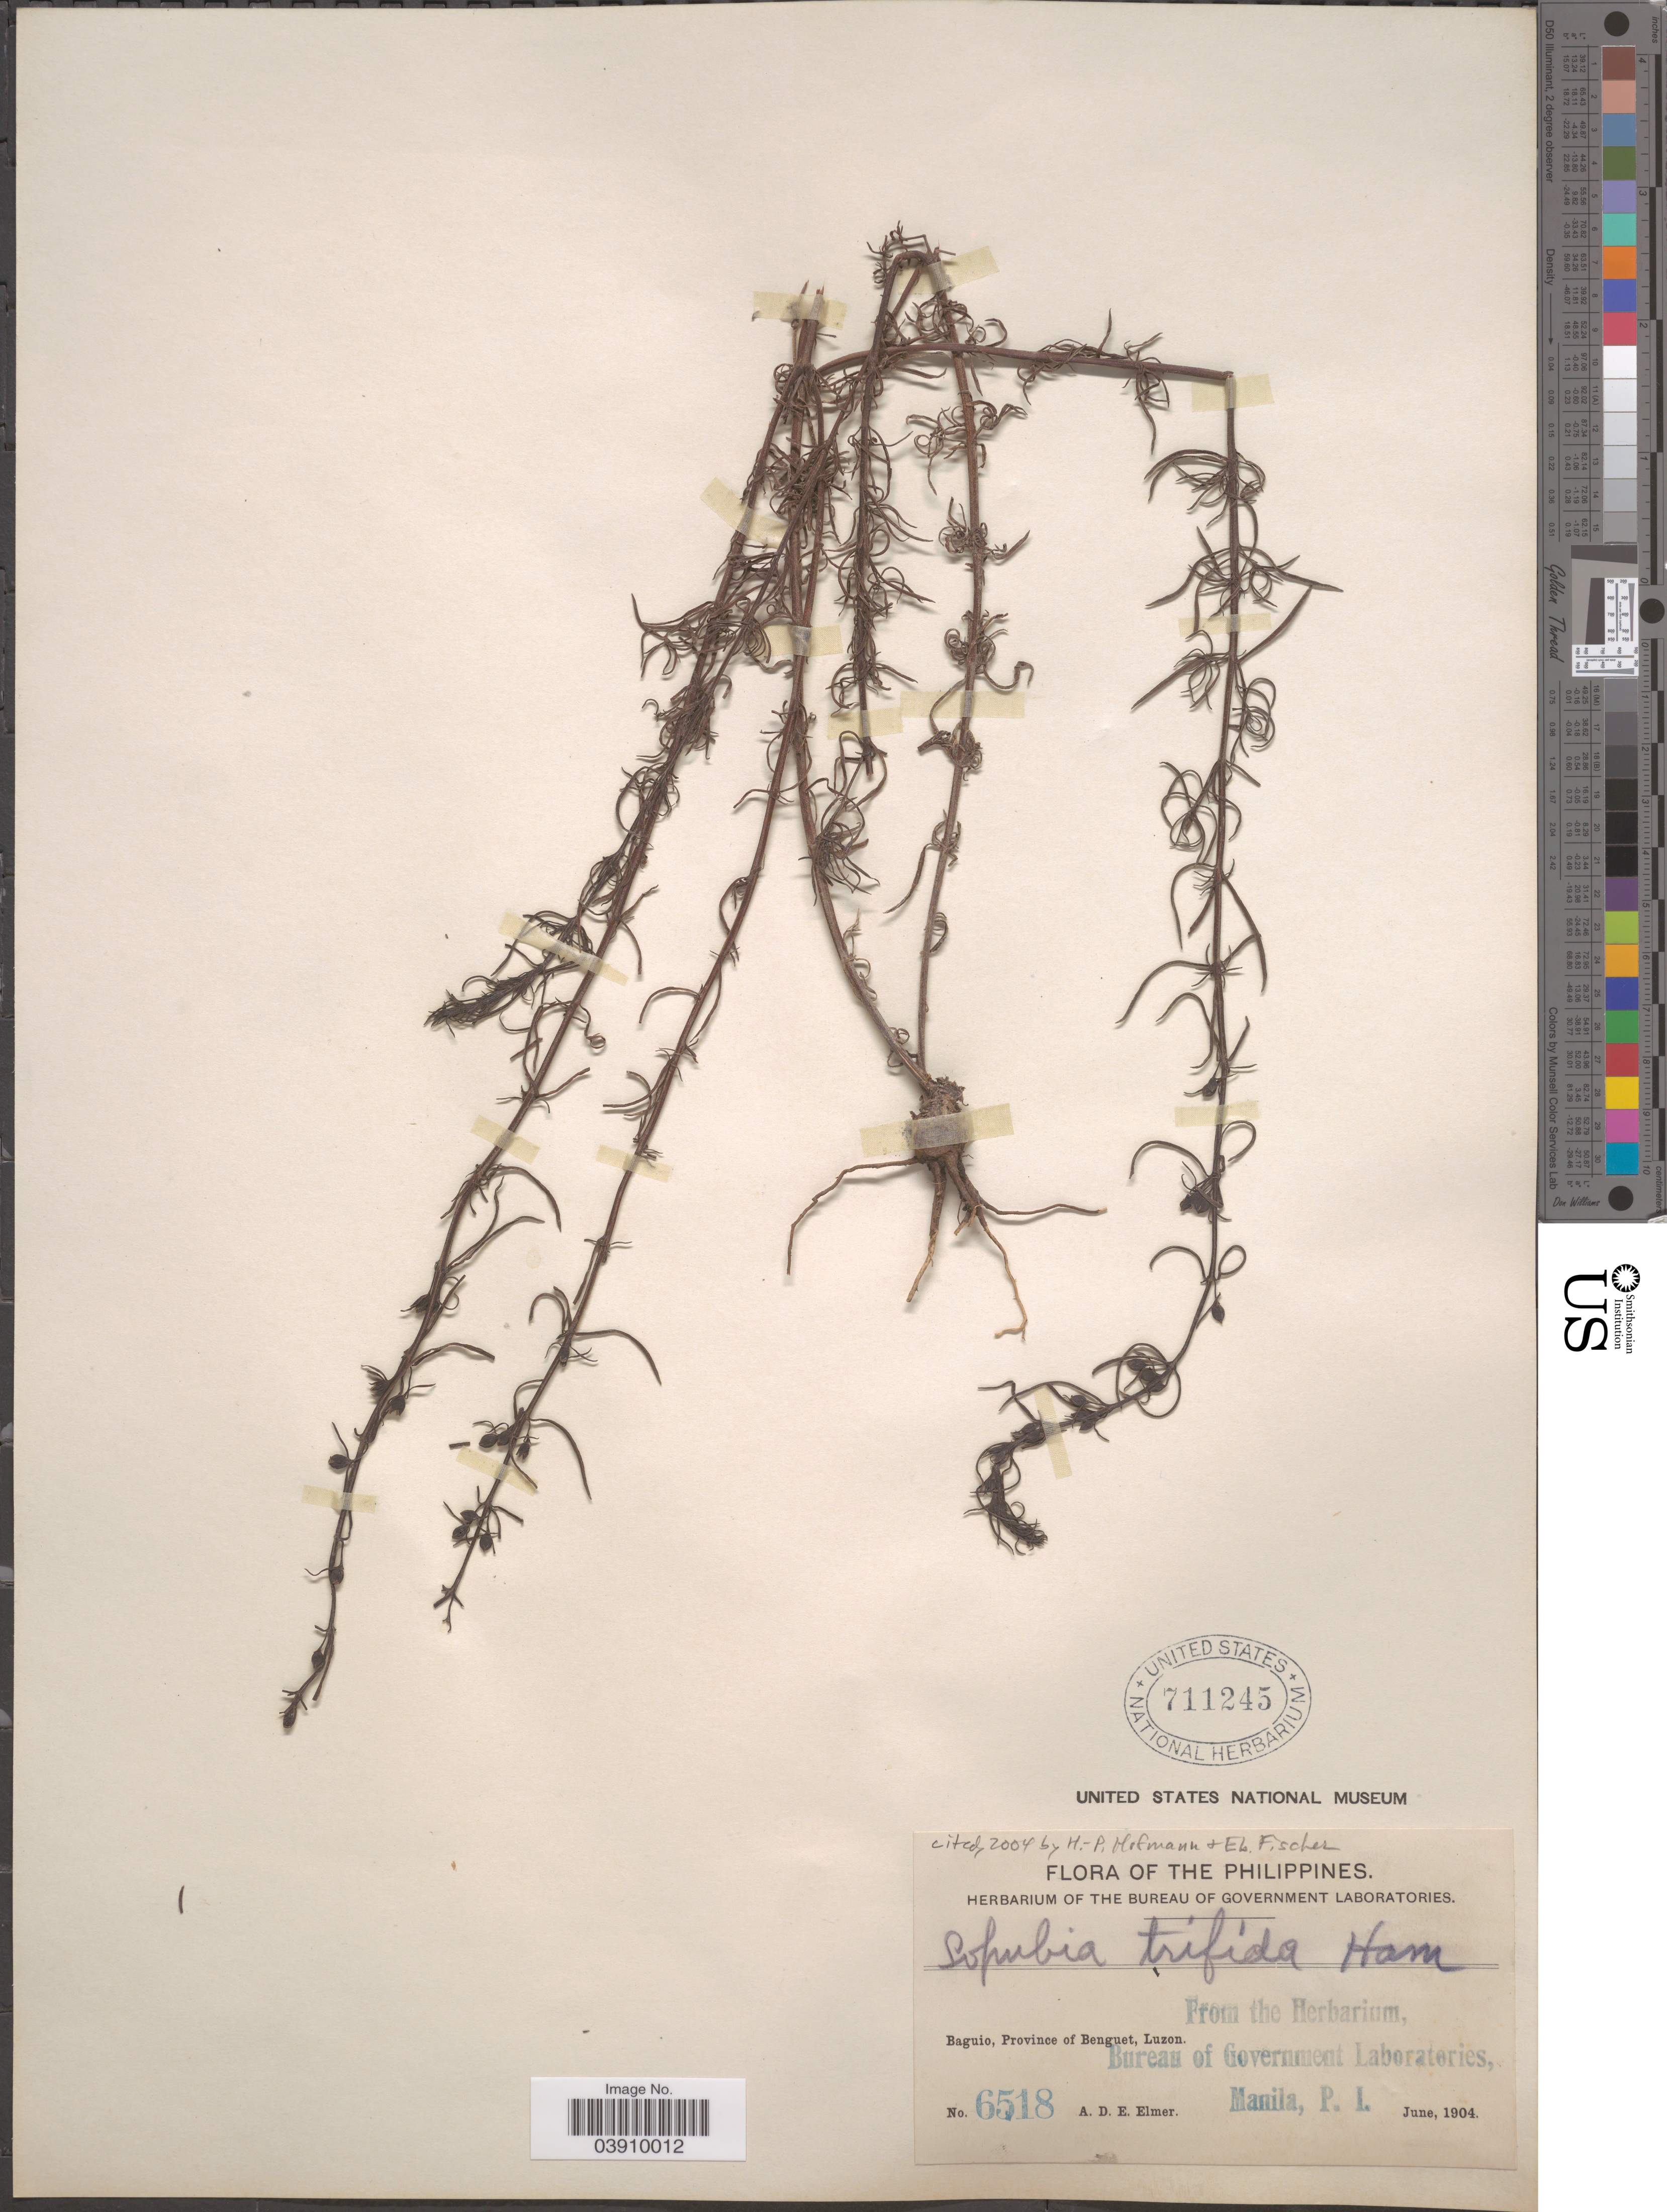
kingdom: Plantae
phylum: Tracheophyta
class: Magnoliopsida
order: Lamiales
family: Orobanchaceae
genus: Sopubia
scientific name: Sopubia trifida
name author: Buch.-Ham. ex D. Don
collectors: A. D. E. Elmer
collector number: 6518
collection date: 1904-06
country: Philippines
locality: Baguio, Province of Benguet, Luzon.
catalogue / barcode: US 711245